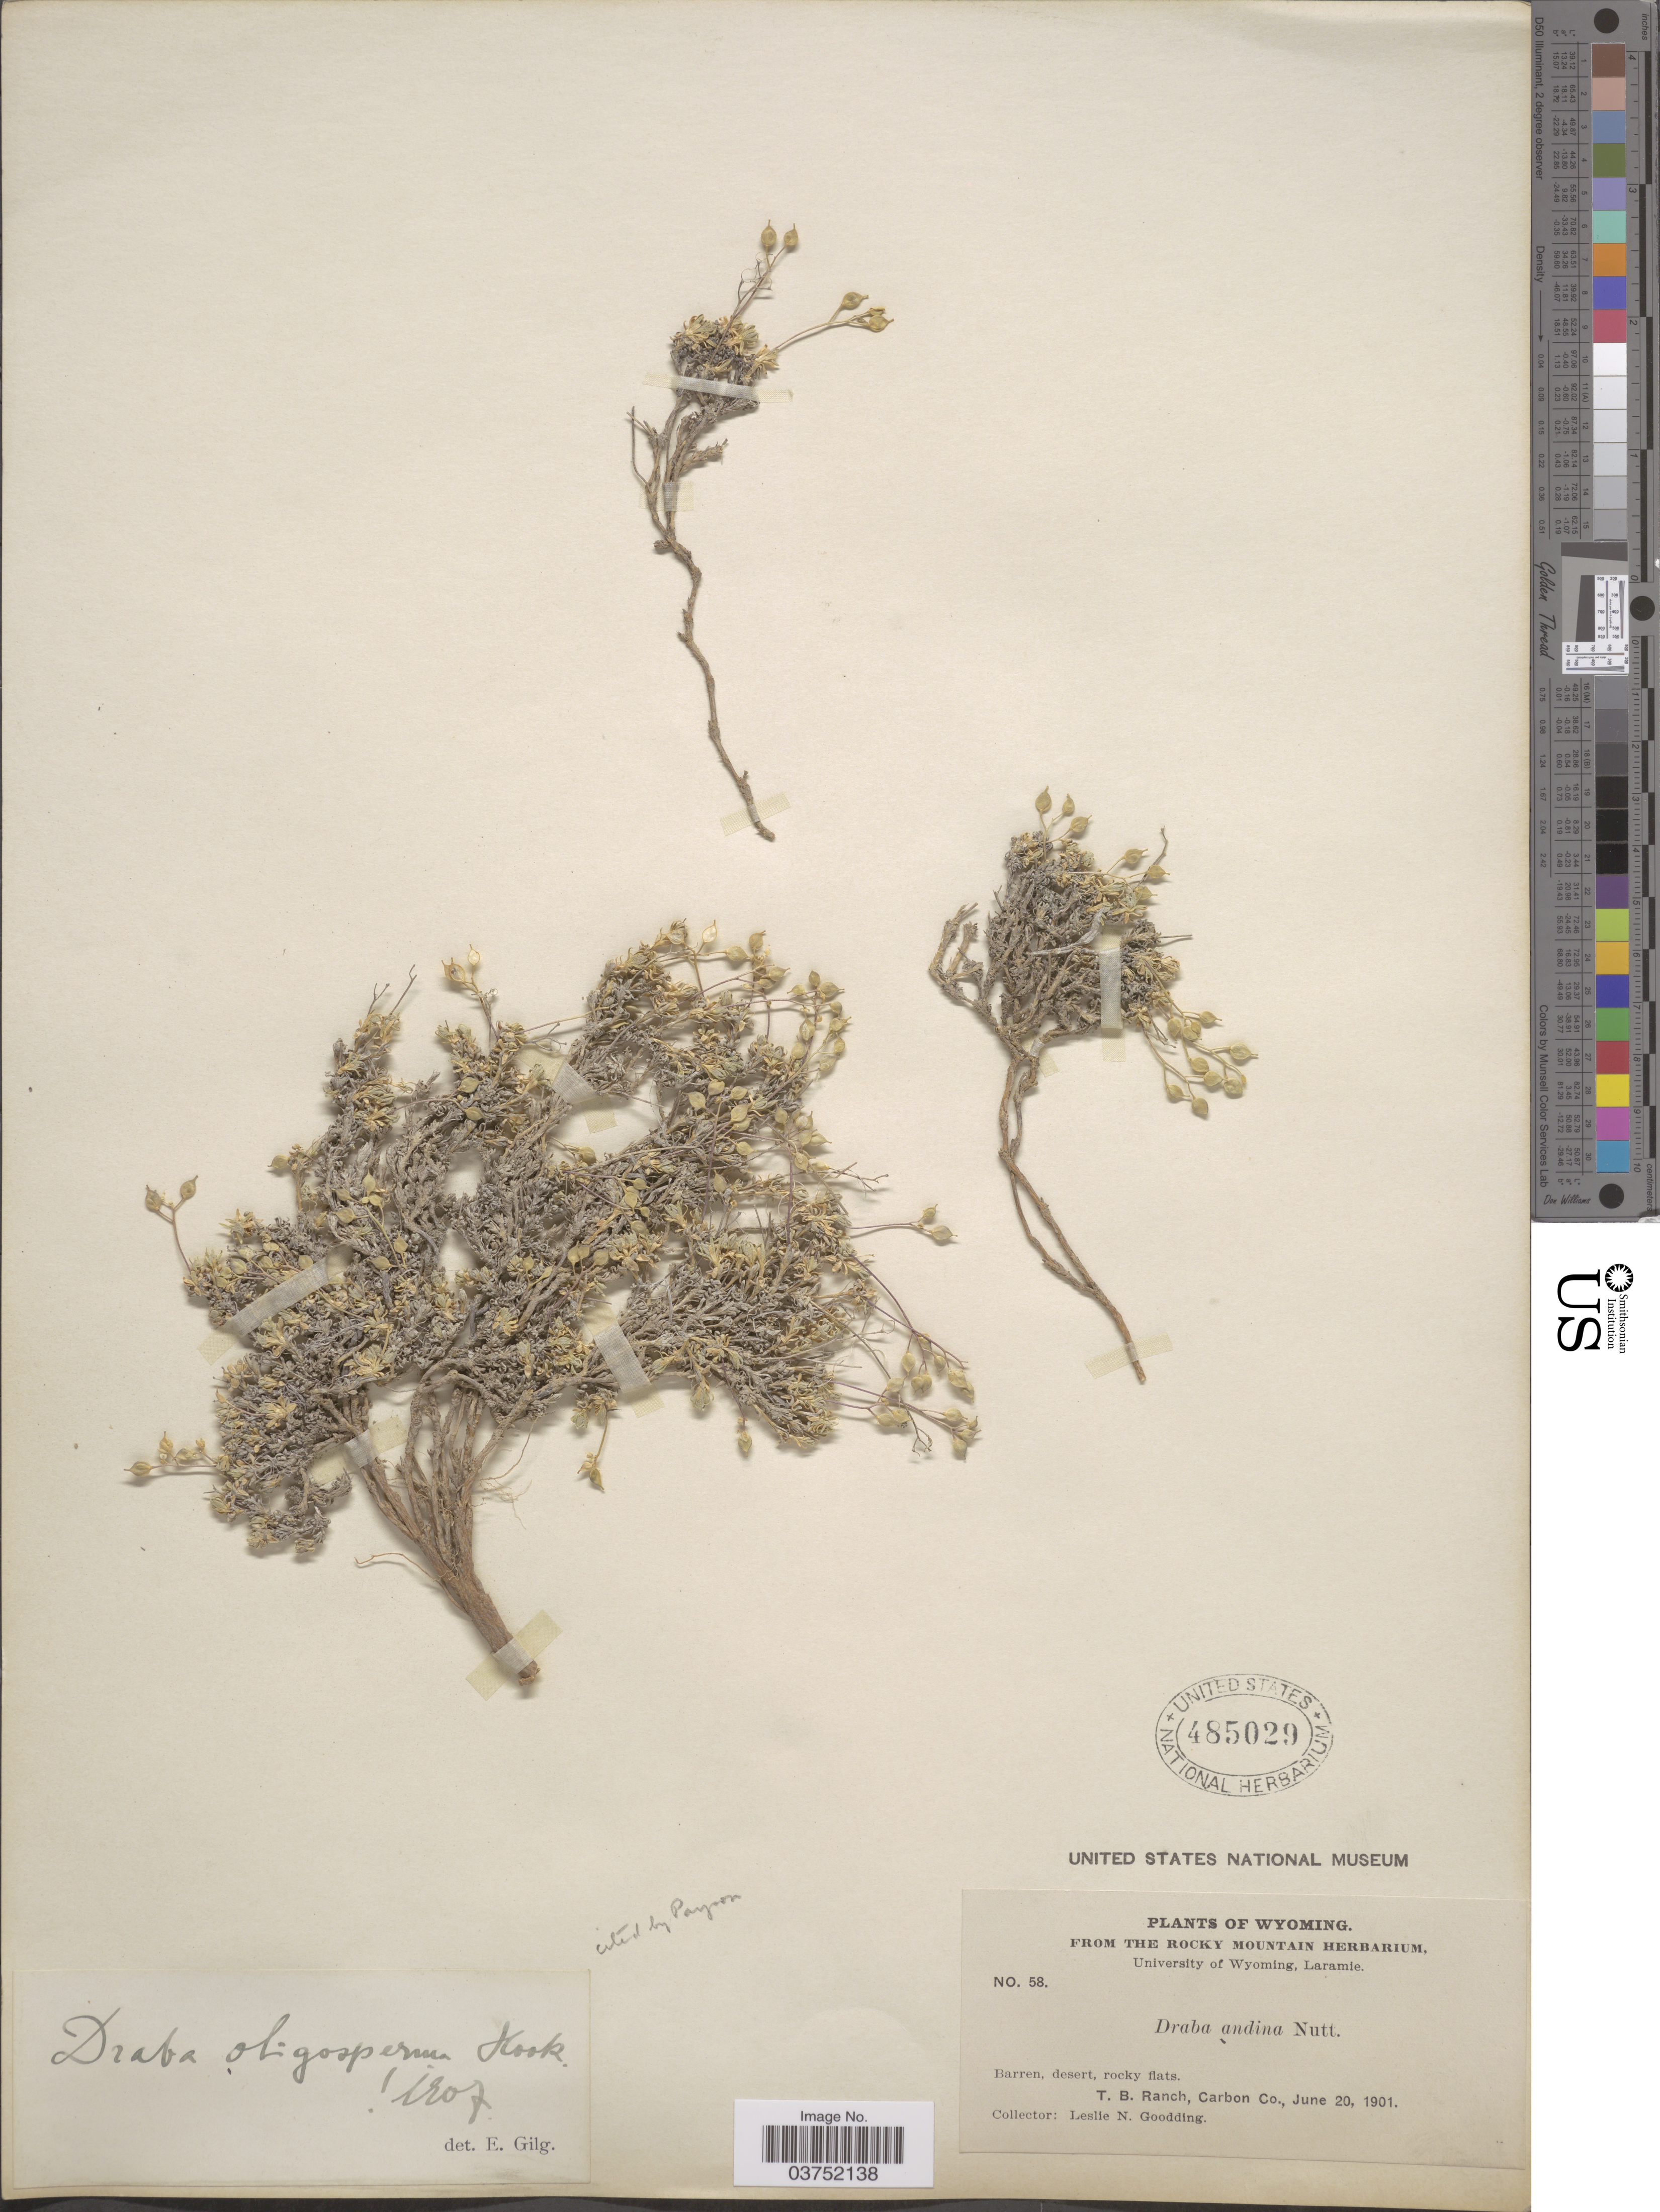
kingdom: Plantae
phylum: Tracheophyta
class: Magnoliopsida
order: Brassicales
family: Brassicaceae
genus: Draba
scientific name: Draba oligosperma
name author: Hook.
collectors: L. N. Goodding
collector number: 58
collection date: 1901-06-20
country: United States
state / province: Wyoming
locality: Barren desert, rocky flats. T.B. Ranch, Carbon Co.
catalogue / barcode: US 485029